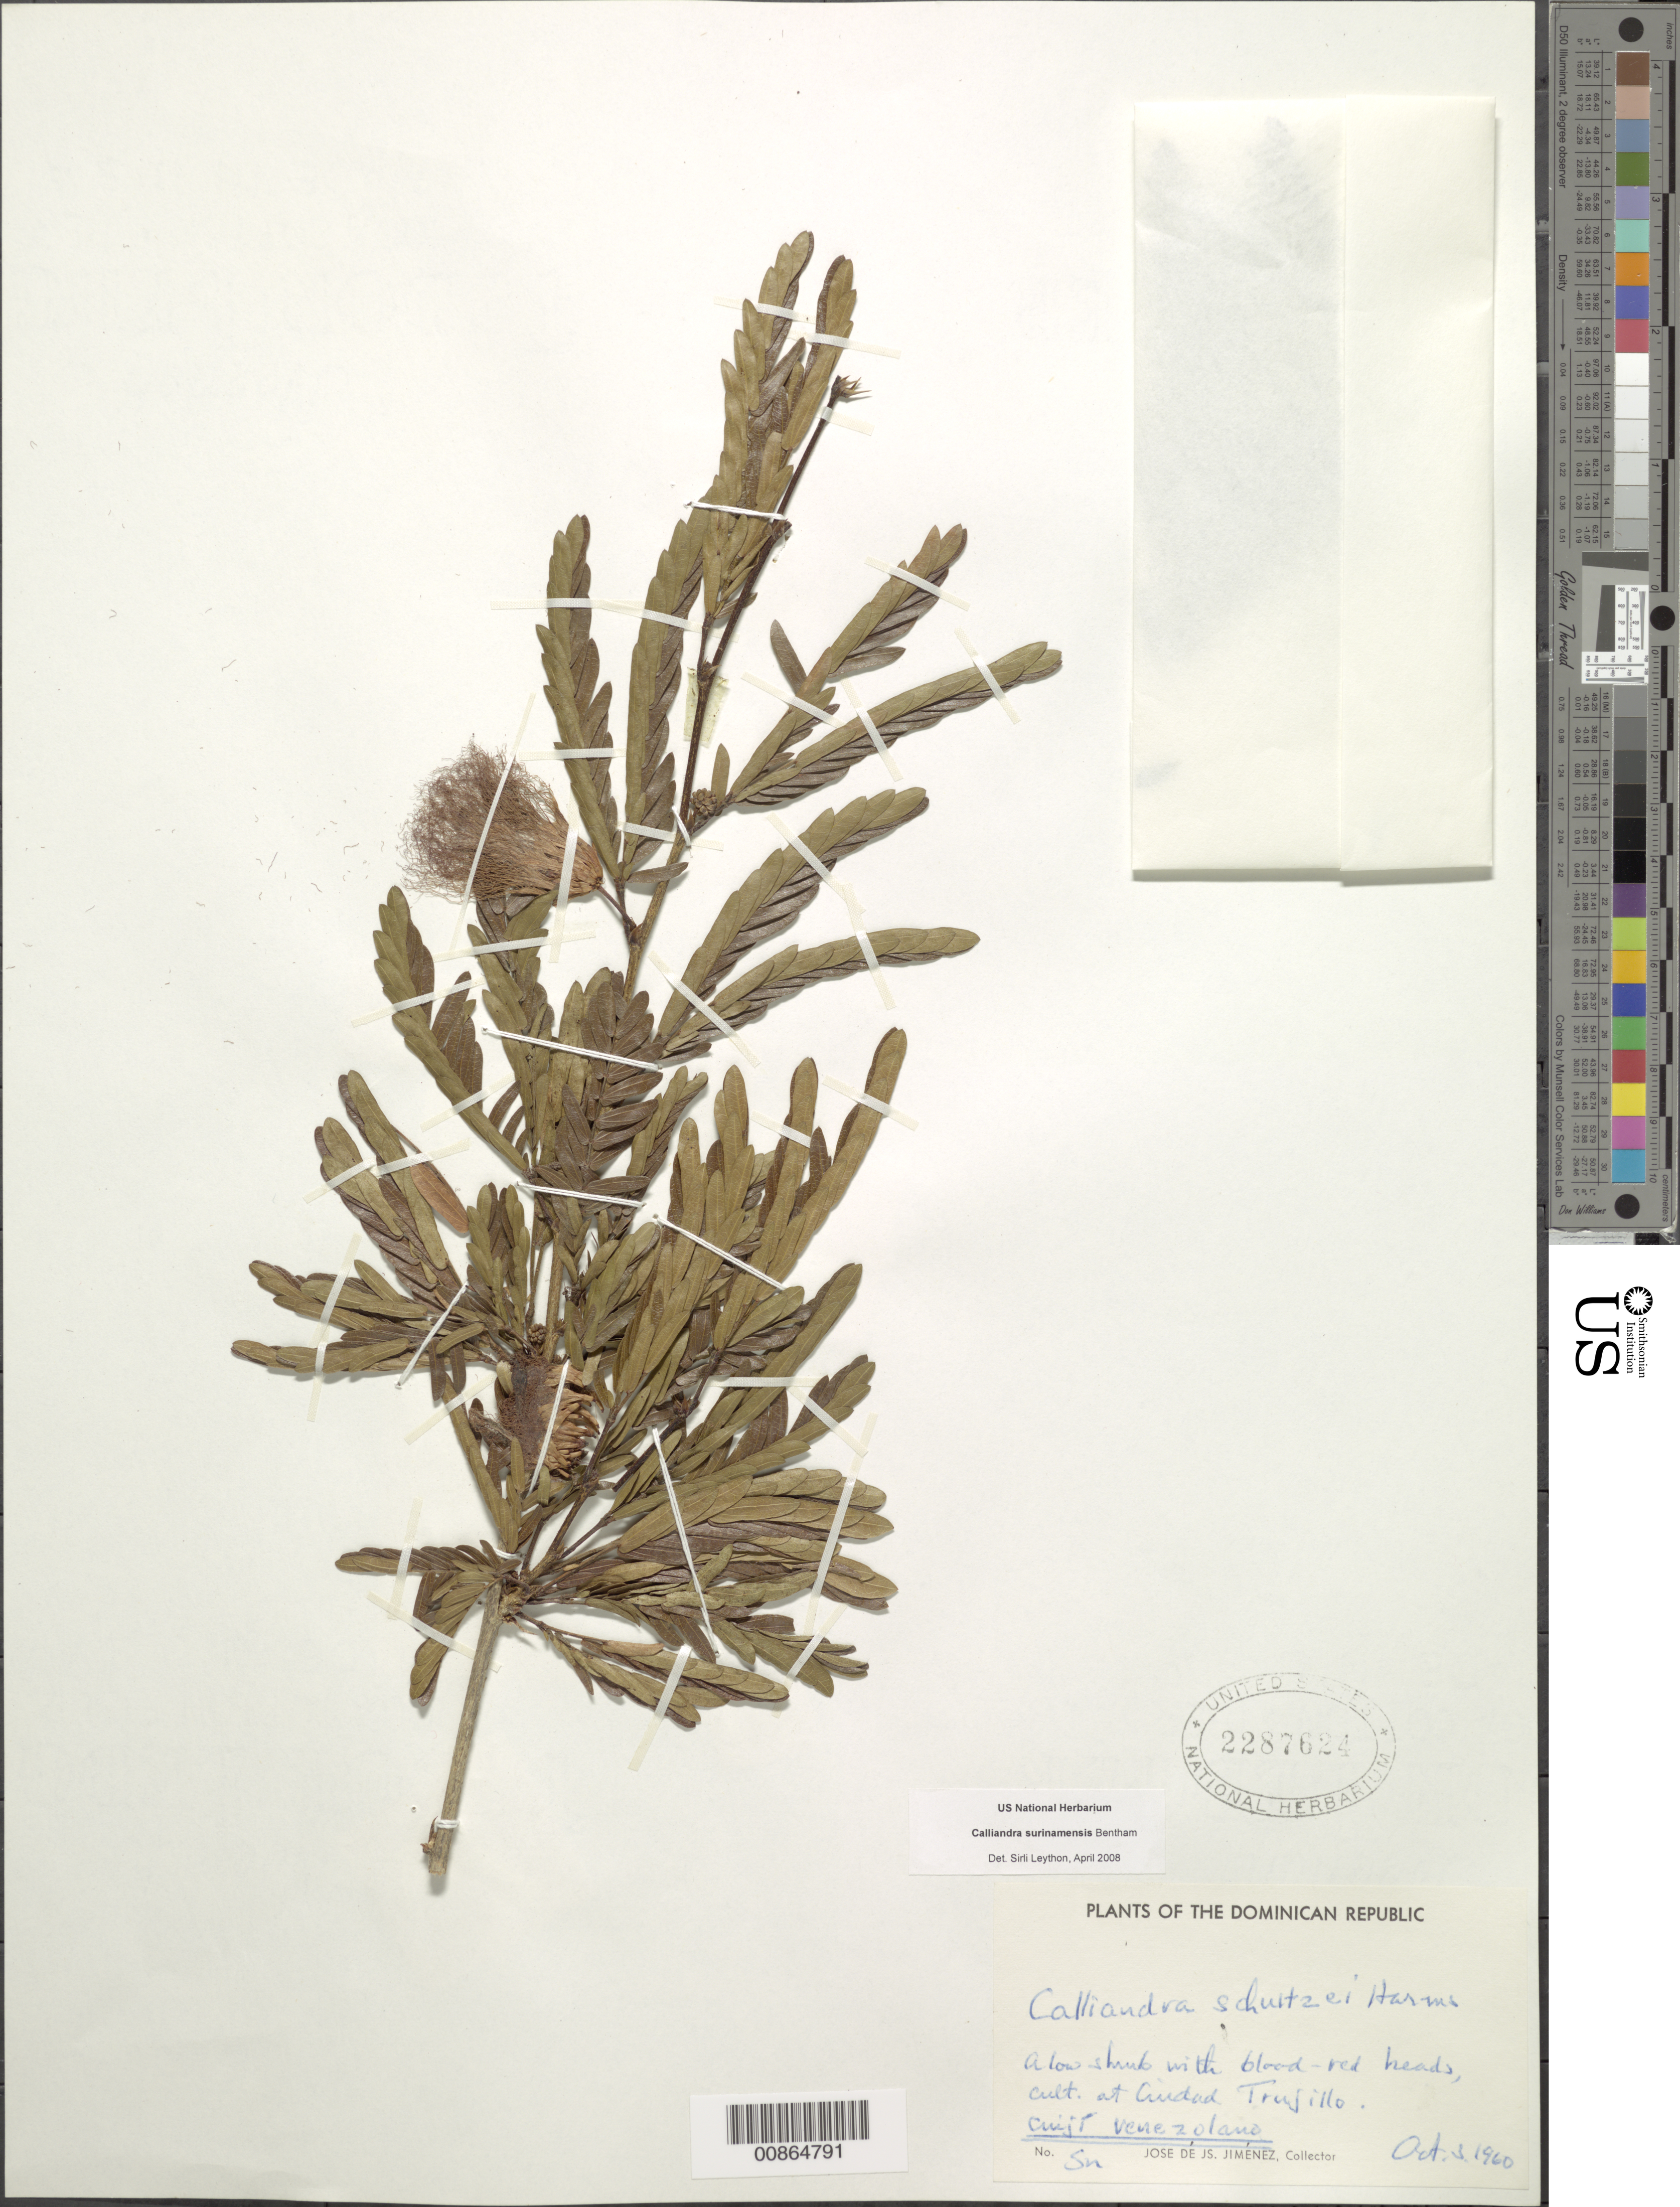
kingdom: Plantae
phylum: Tracheophyta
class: Magnoliopsida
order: Fabales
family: Fabaceae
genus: Calliandra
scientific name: Calliandra surinamensis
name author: Benth.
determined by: Leython, S.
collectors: J. J. Jiménez Almonte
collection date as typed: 03 Oct 1960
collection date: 1960-10-03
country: Dominican Republic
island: Hispaniola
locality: Ciudad Trujillo.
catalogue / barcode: US 2287624